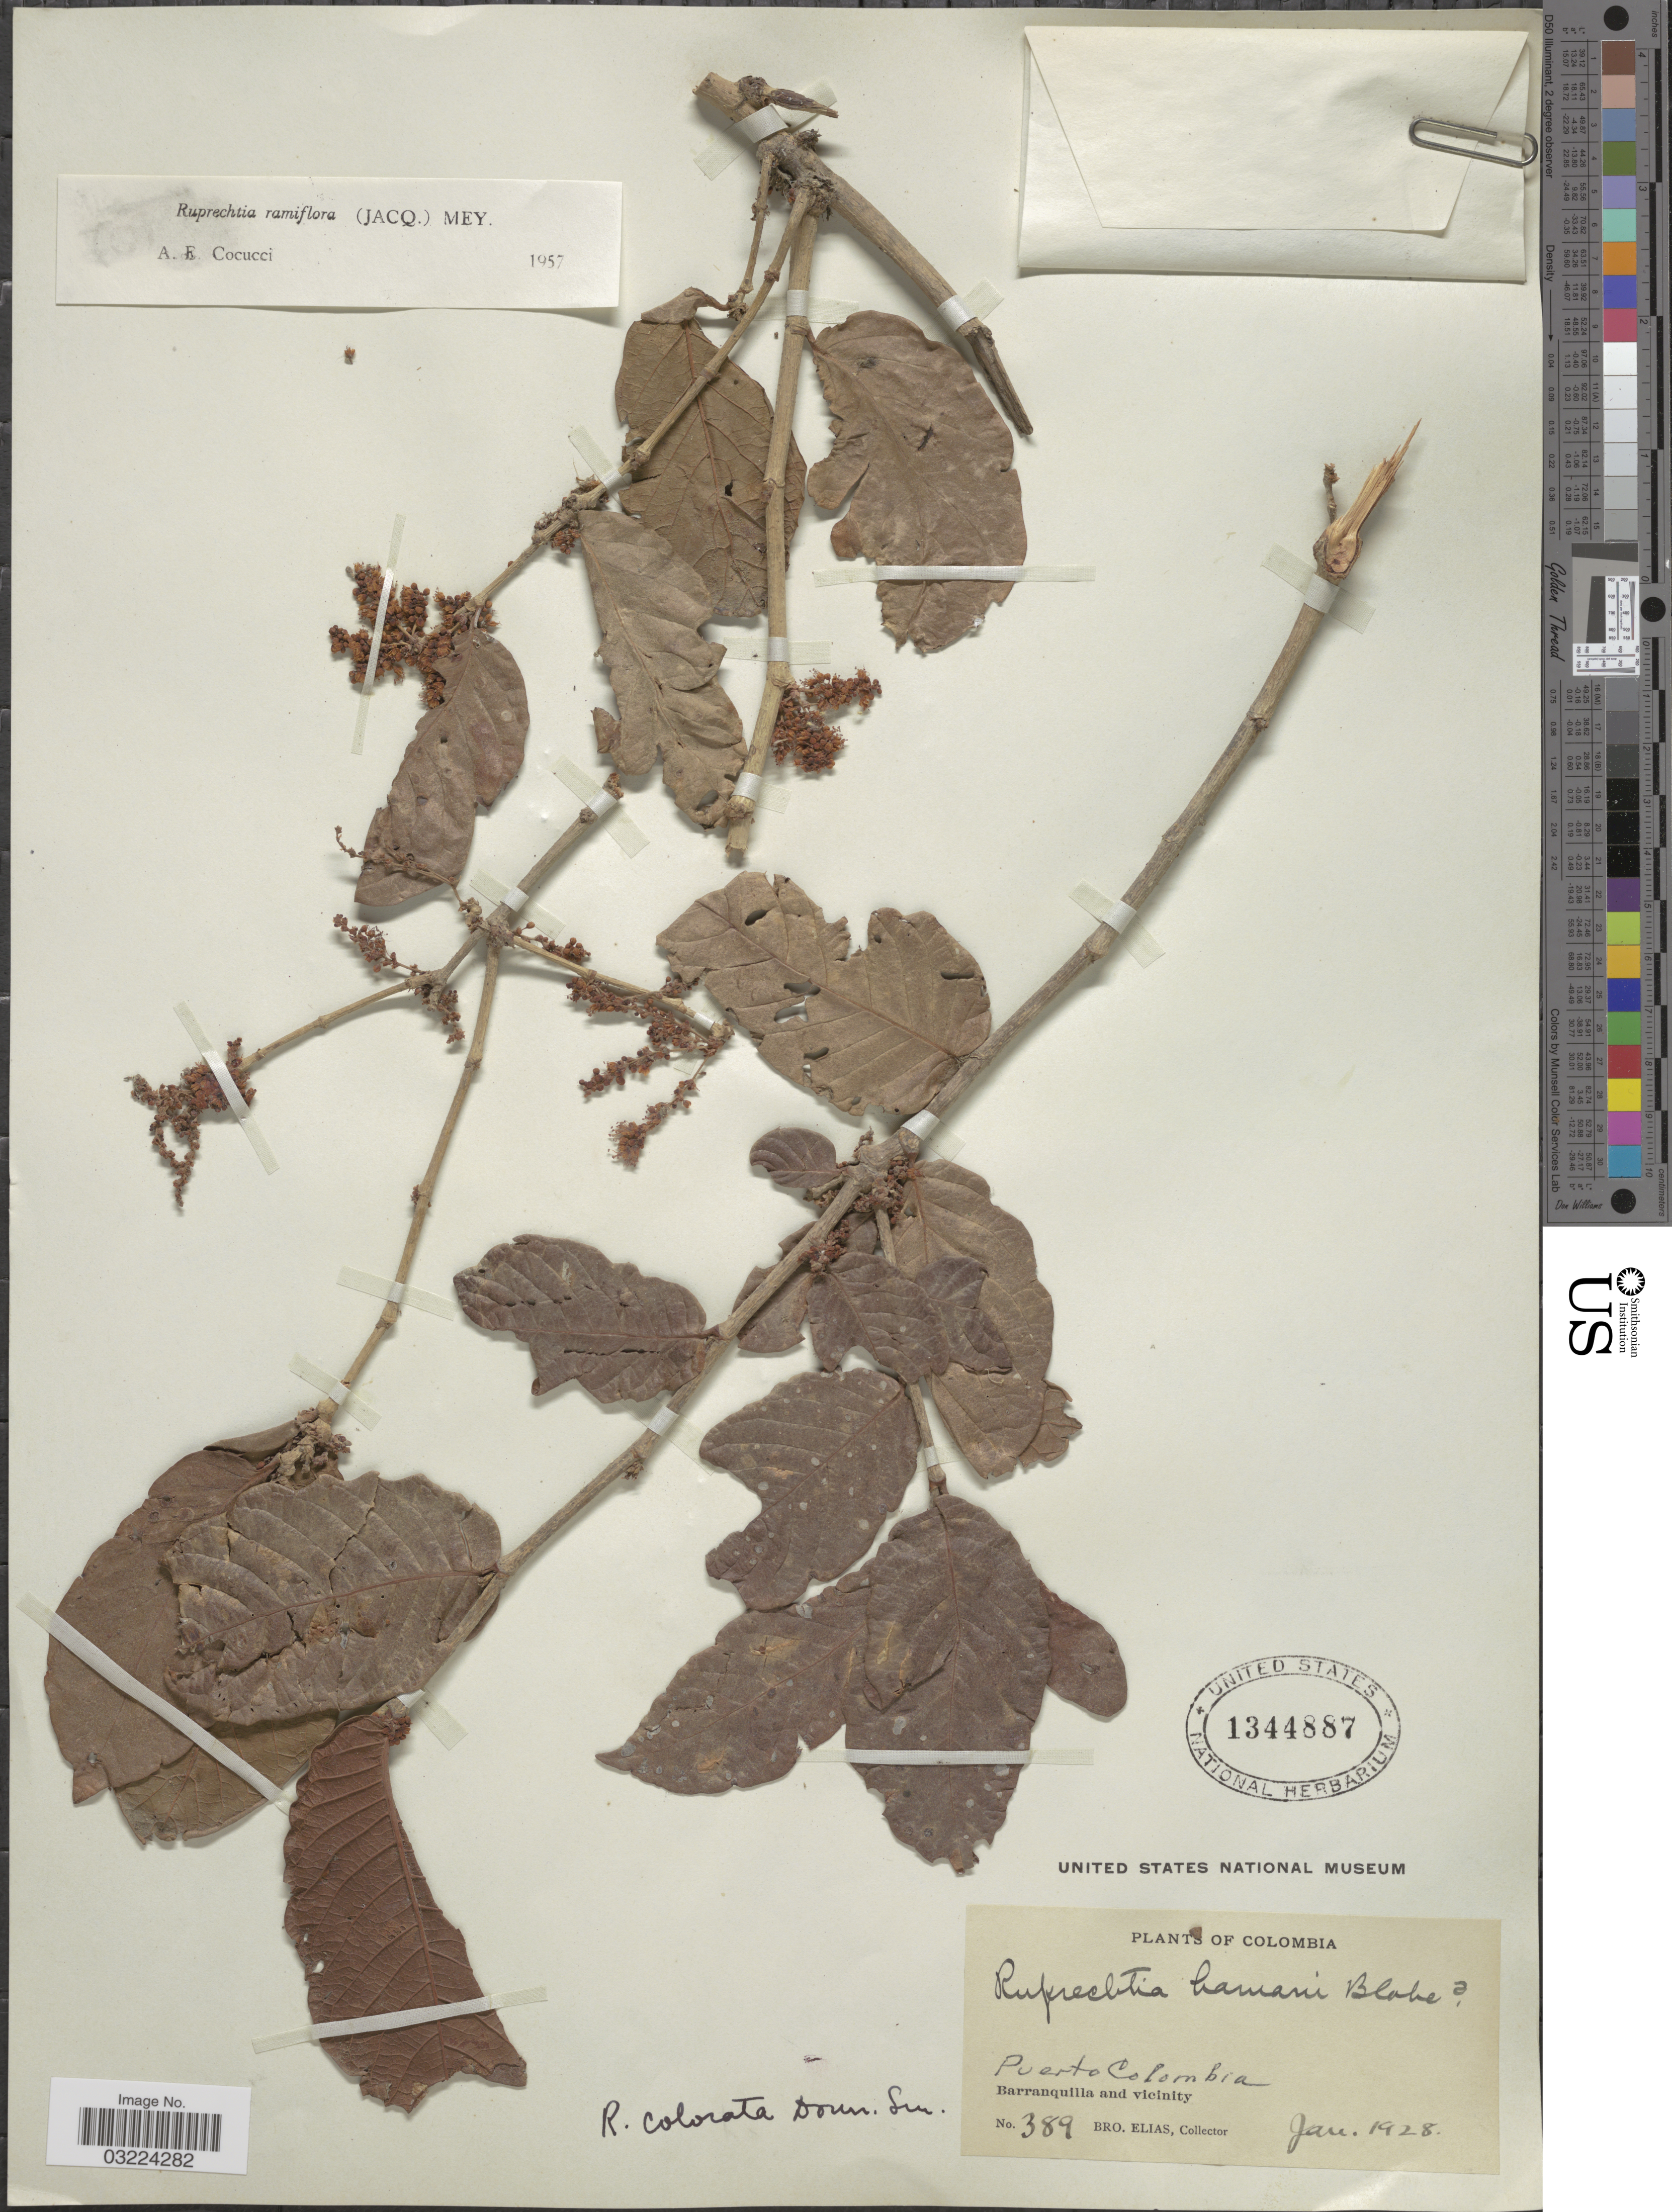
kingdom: Plantae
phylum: Tracheophyta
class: Magnoliopsida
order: Caryophyllales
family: Polygonaceae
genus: Ruprechtia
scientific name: Ruprechtia ramiflora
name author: (Jacq.) C.A. Mey.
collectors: Bro. Elias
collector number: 389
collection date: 1928-01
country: Colombia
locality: Puerto Colombia. Barranquilla and vicinity.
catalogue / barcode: US 1344887